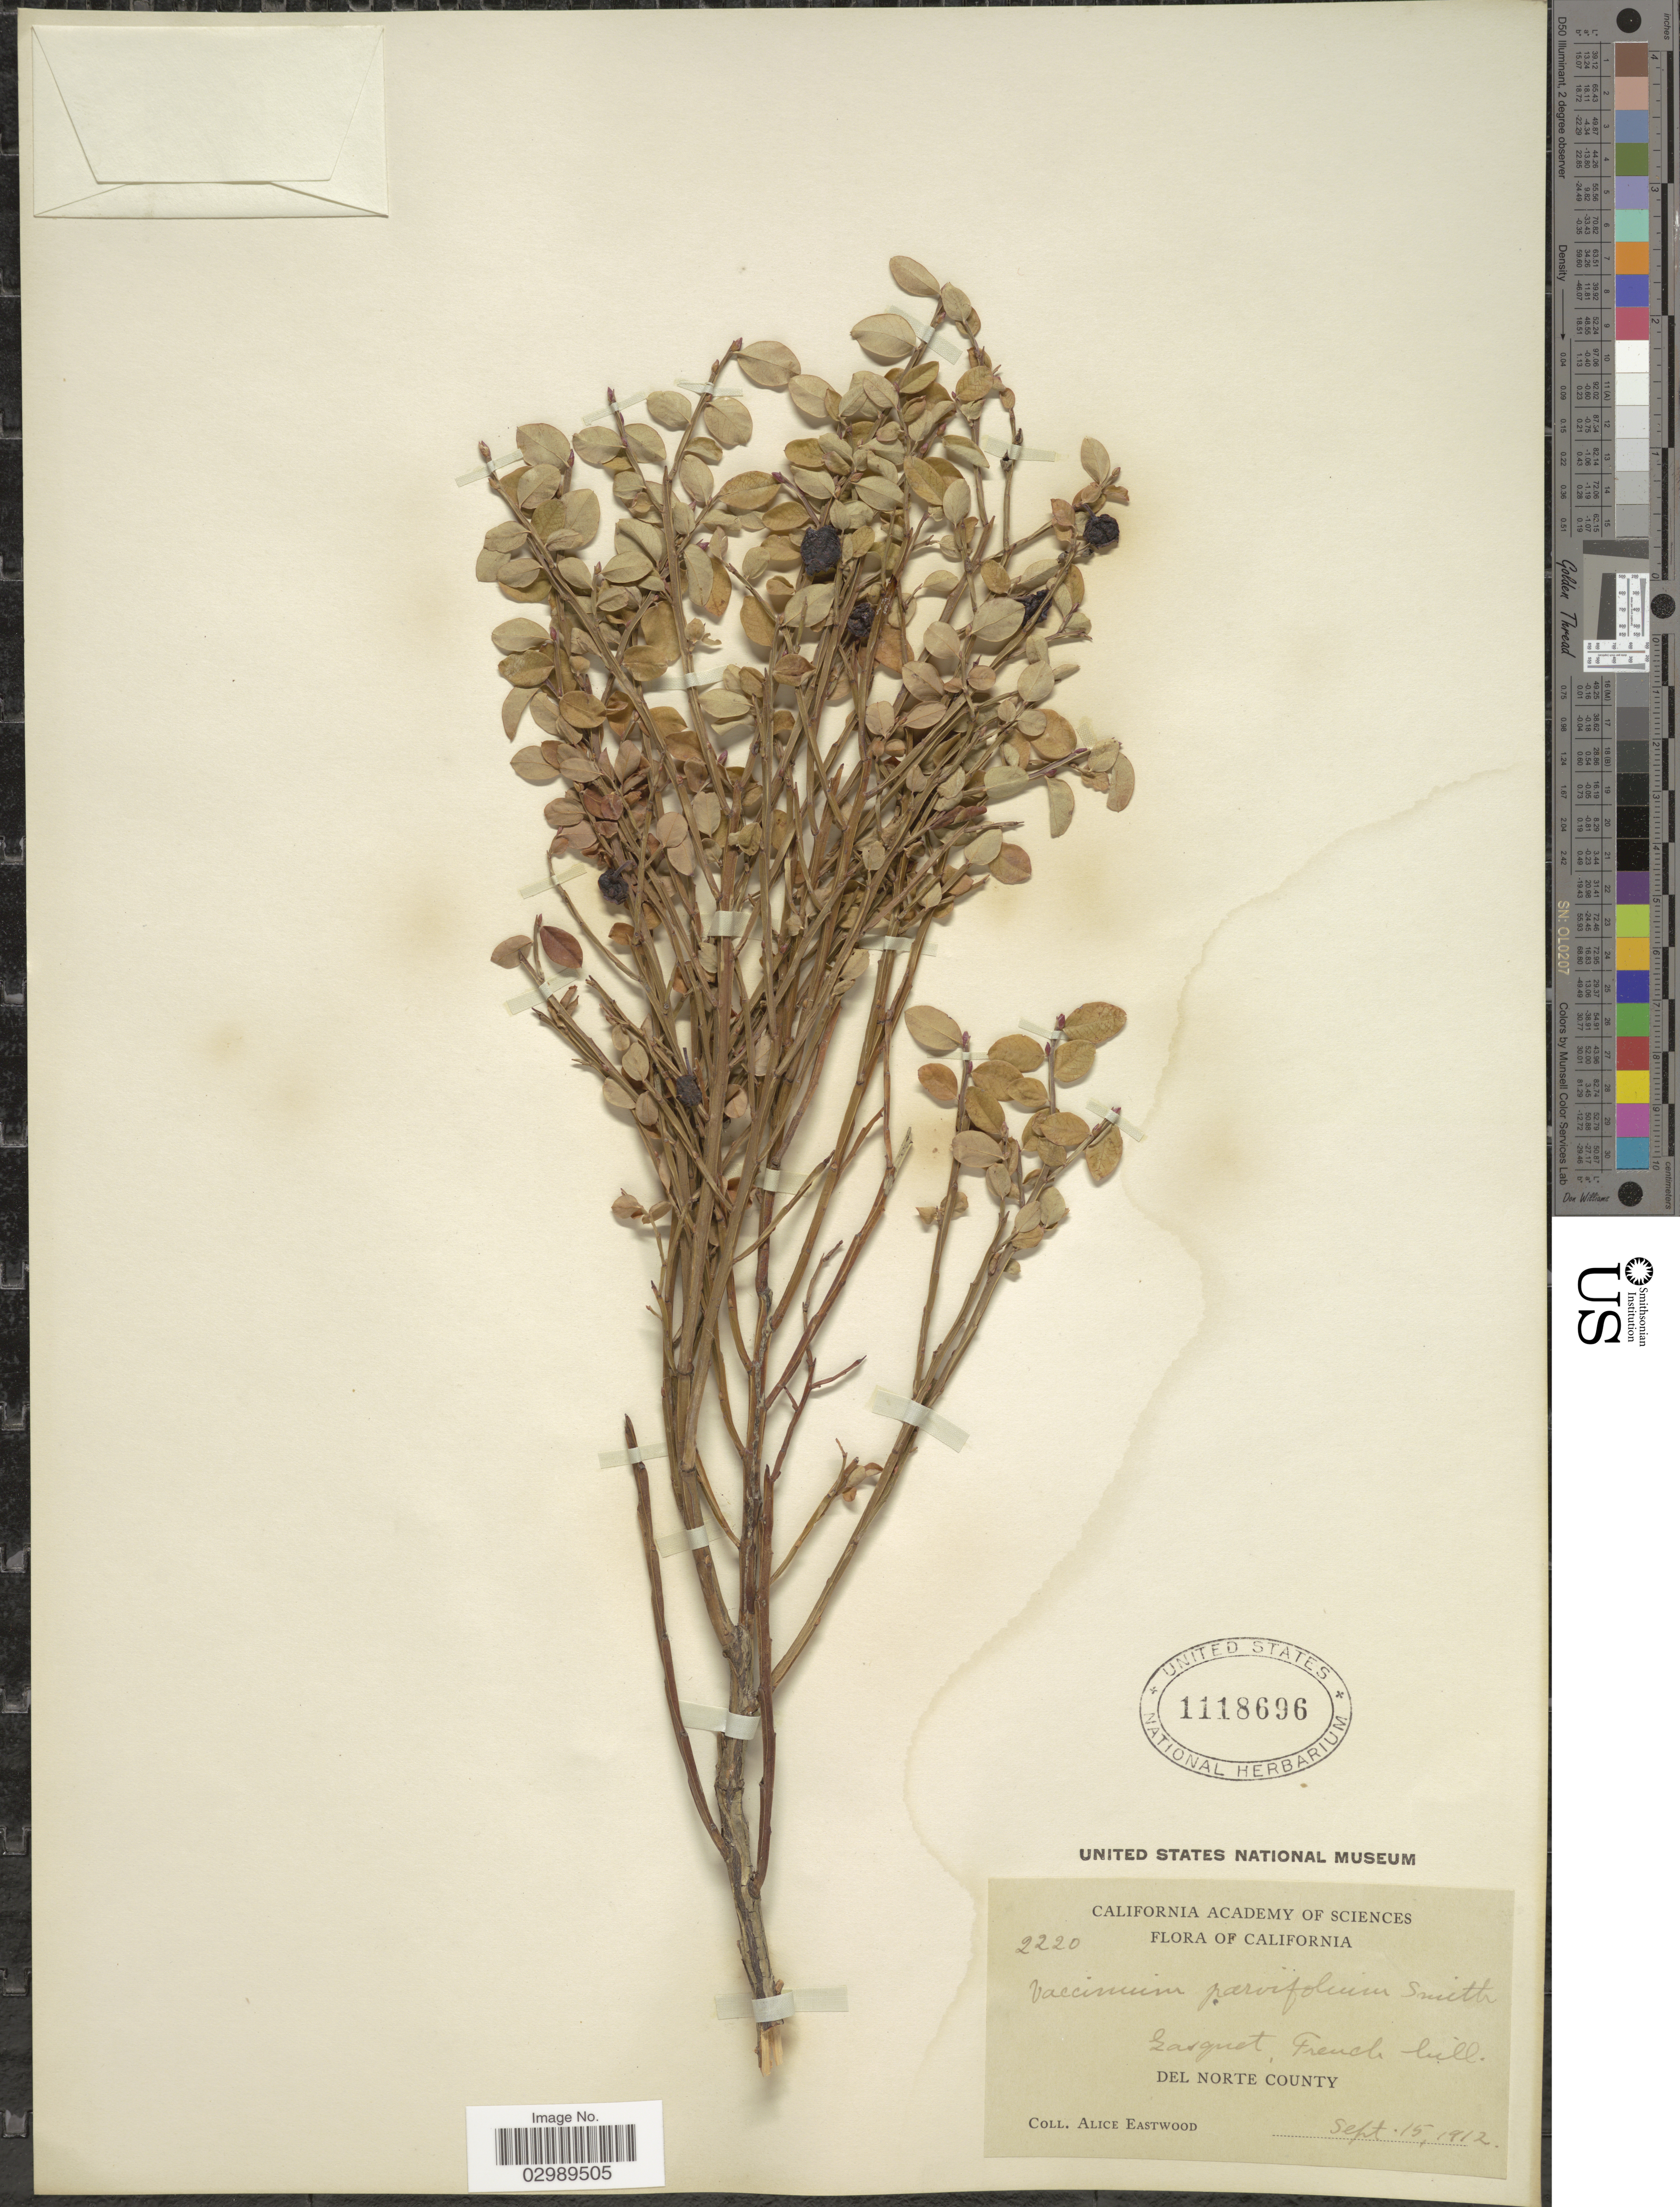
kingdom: Plantae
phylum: Tracheophyta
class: Magnoliopsida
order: Ericales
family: Ericaceae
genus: Vaccinium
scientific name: Vaccinium parvifolium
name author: Small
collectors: A. Eastwood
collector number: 2220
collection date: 1912-09-15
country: United States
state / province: California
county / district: Del Norte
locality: Gasquet, French Hill, Del Norte County.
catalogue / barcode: US 1118696